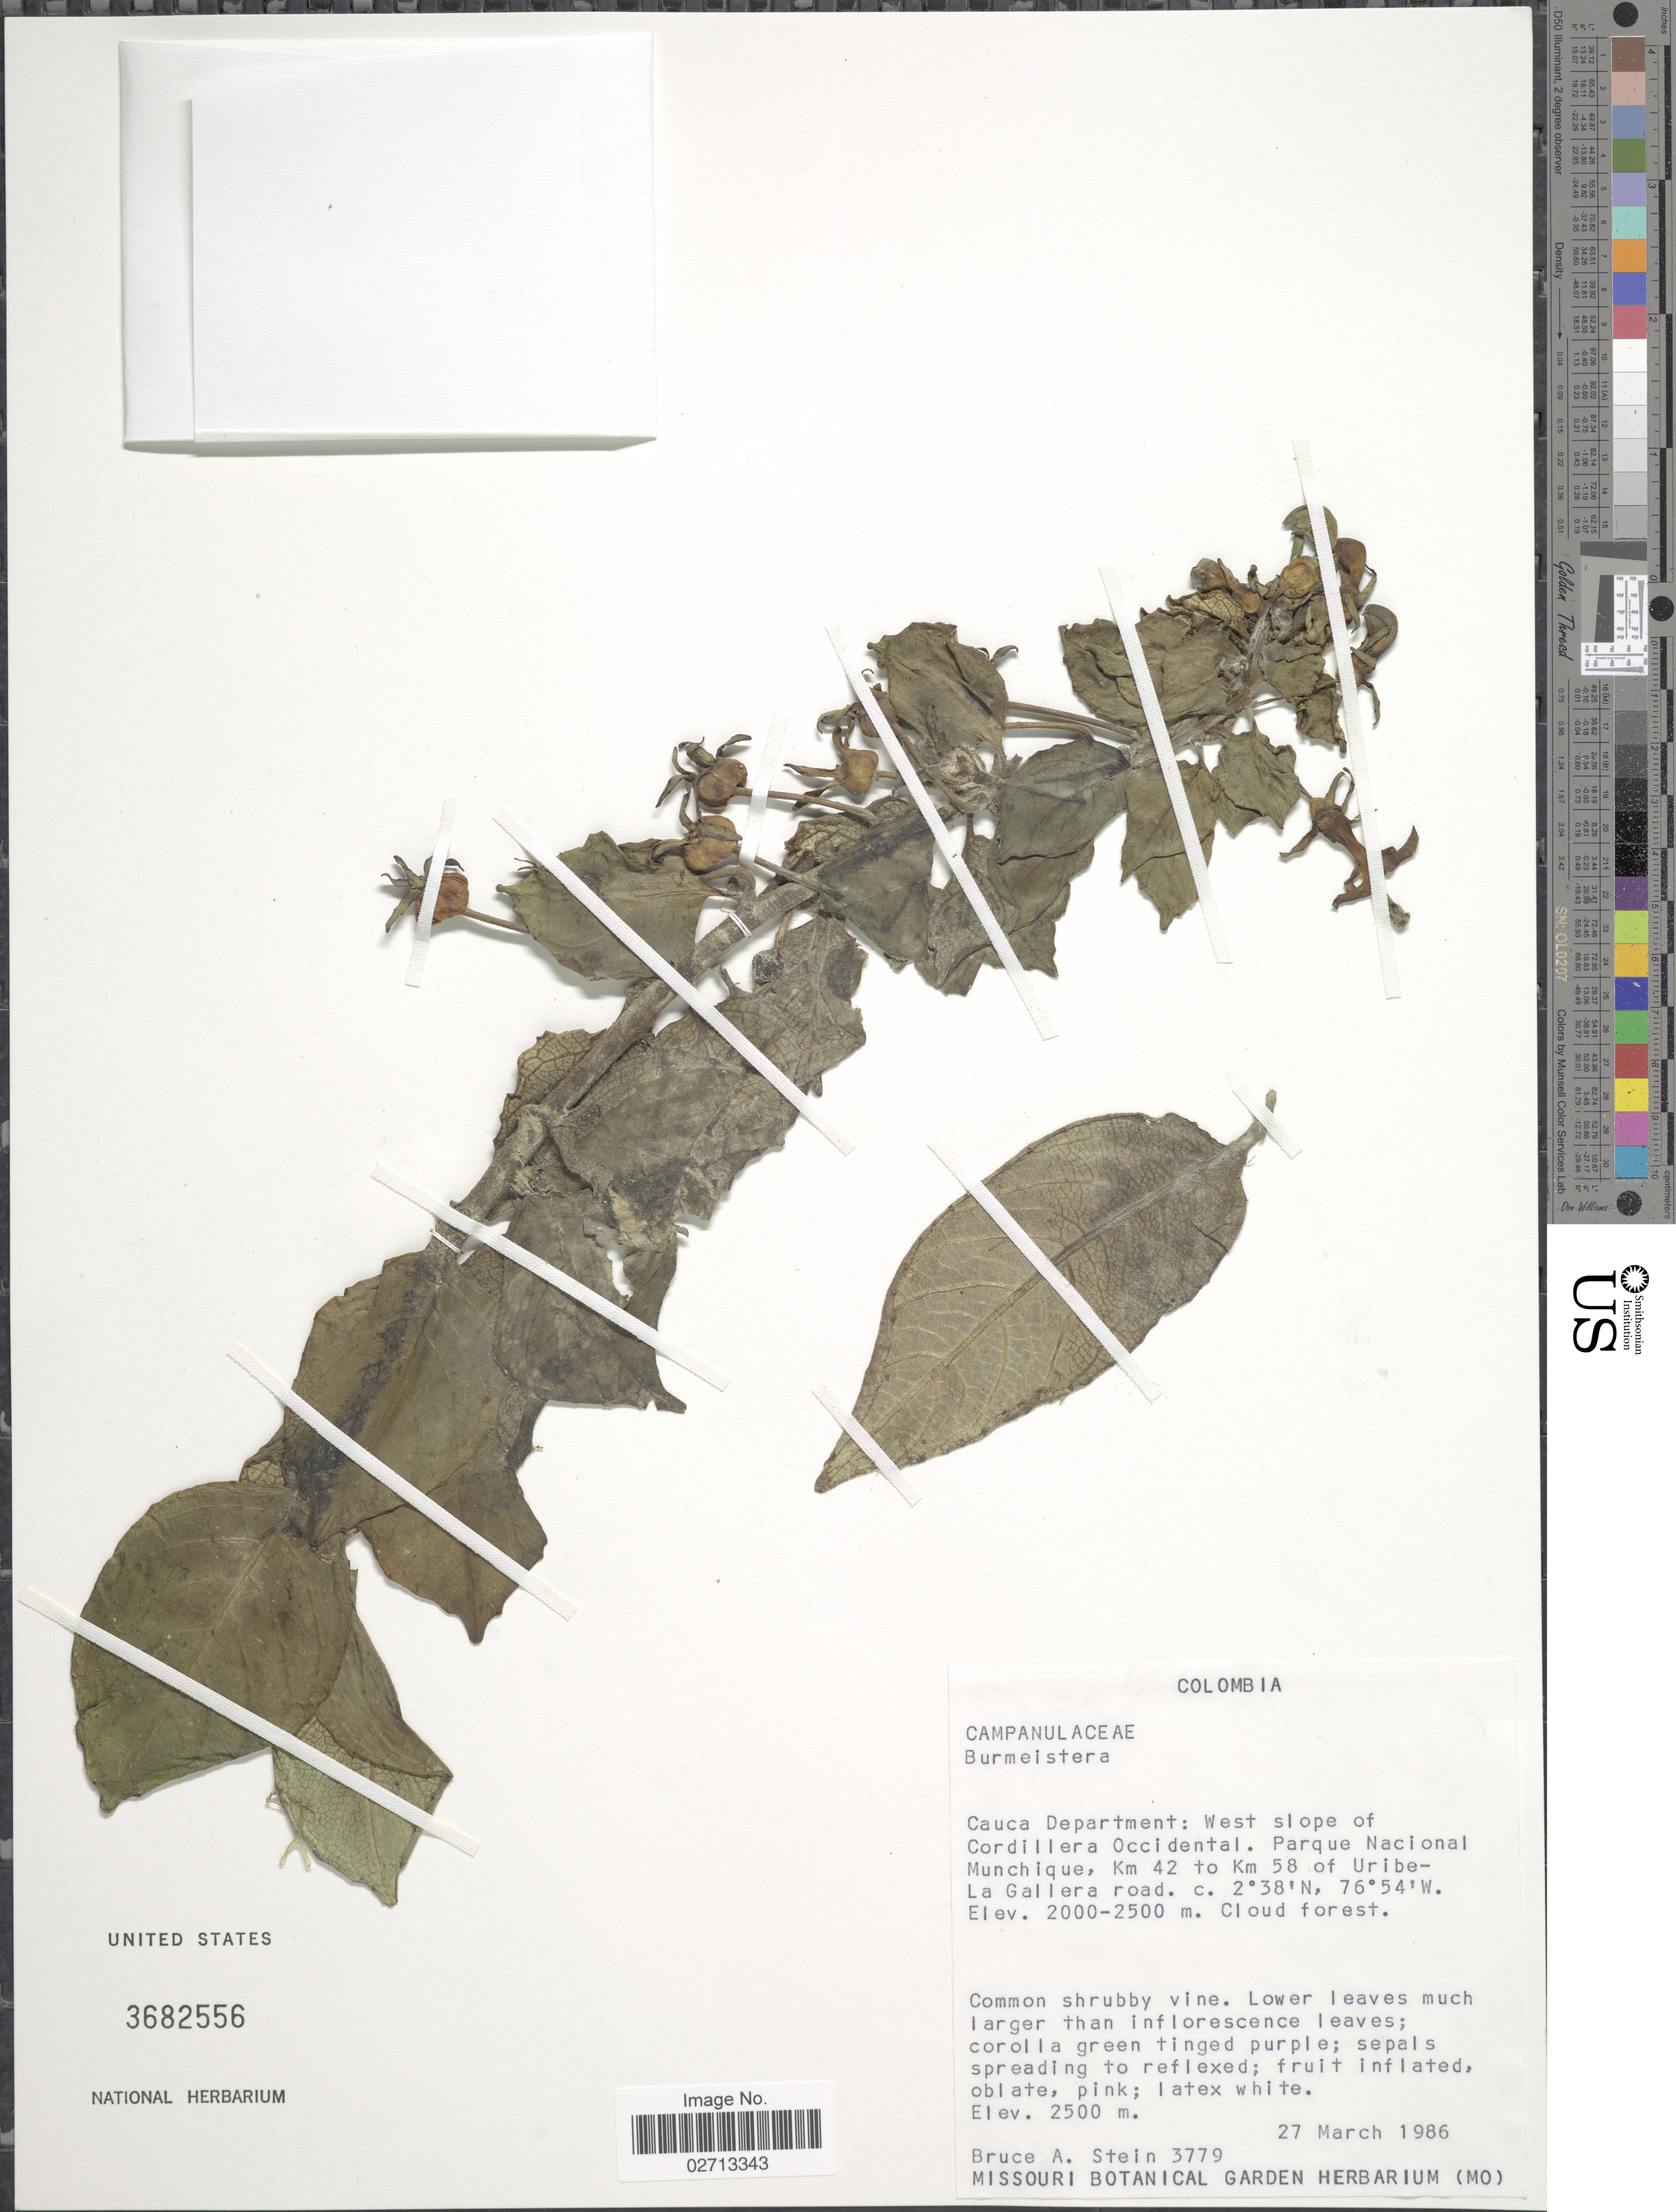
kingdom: Plantae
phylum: Tracheophyta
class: Magnoliopsida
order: Asterales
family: Campanulaceae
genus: Burmeistera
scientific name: Burmeistera sp.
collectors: B. A. Stein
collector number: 3779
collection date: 1986-03-27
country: Colombia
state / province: Cauca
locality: Cauca Department: West slope of Cordillera Occidental. Parque Nacional Munchique, Km 42 to Km 58 of Uribe-La Gallera road.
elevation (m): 2000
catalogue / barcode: US 3682556